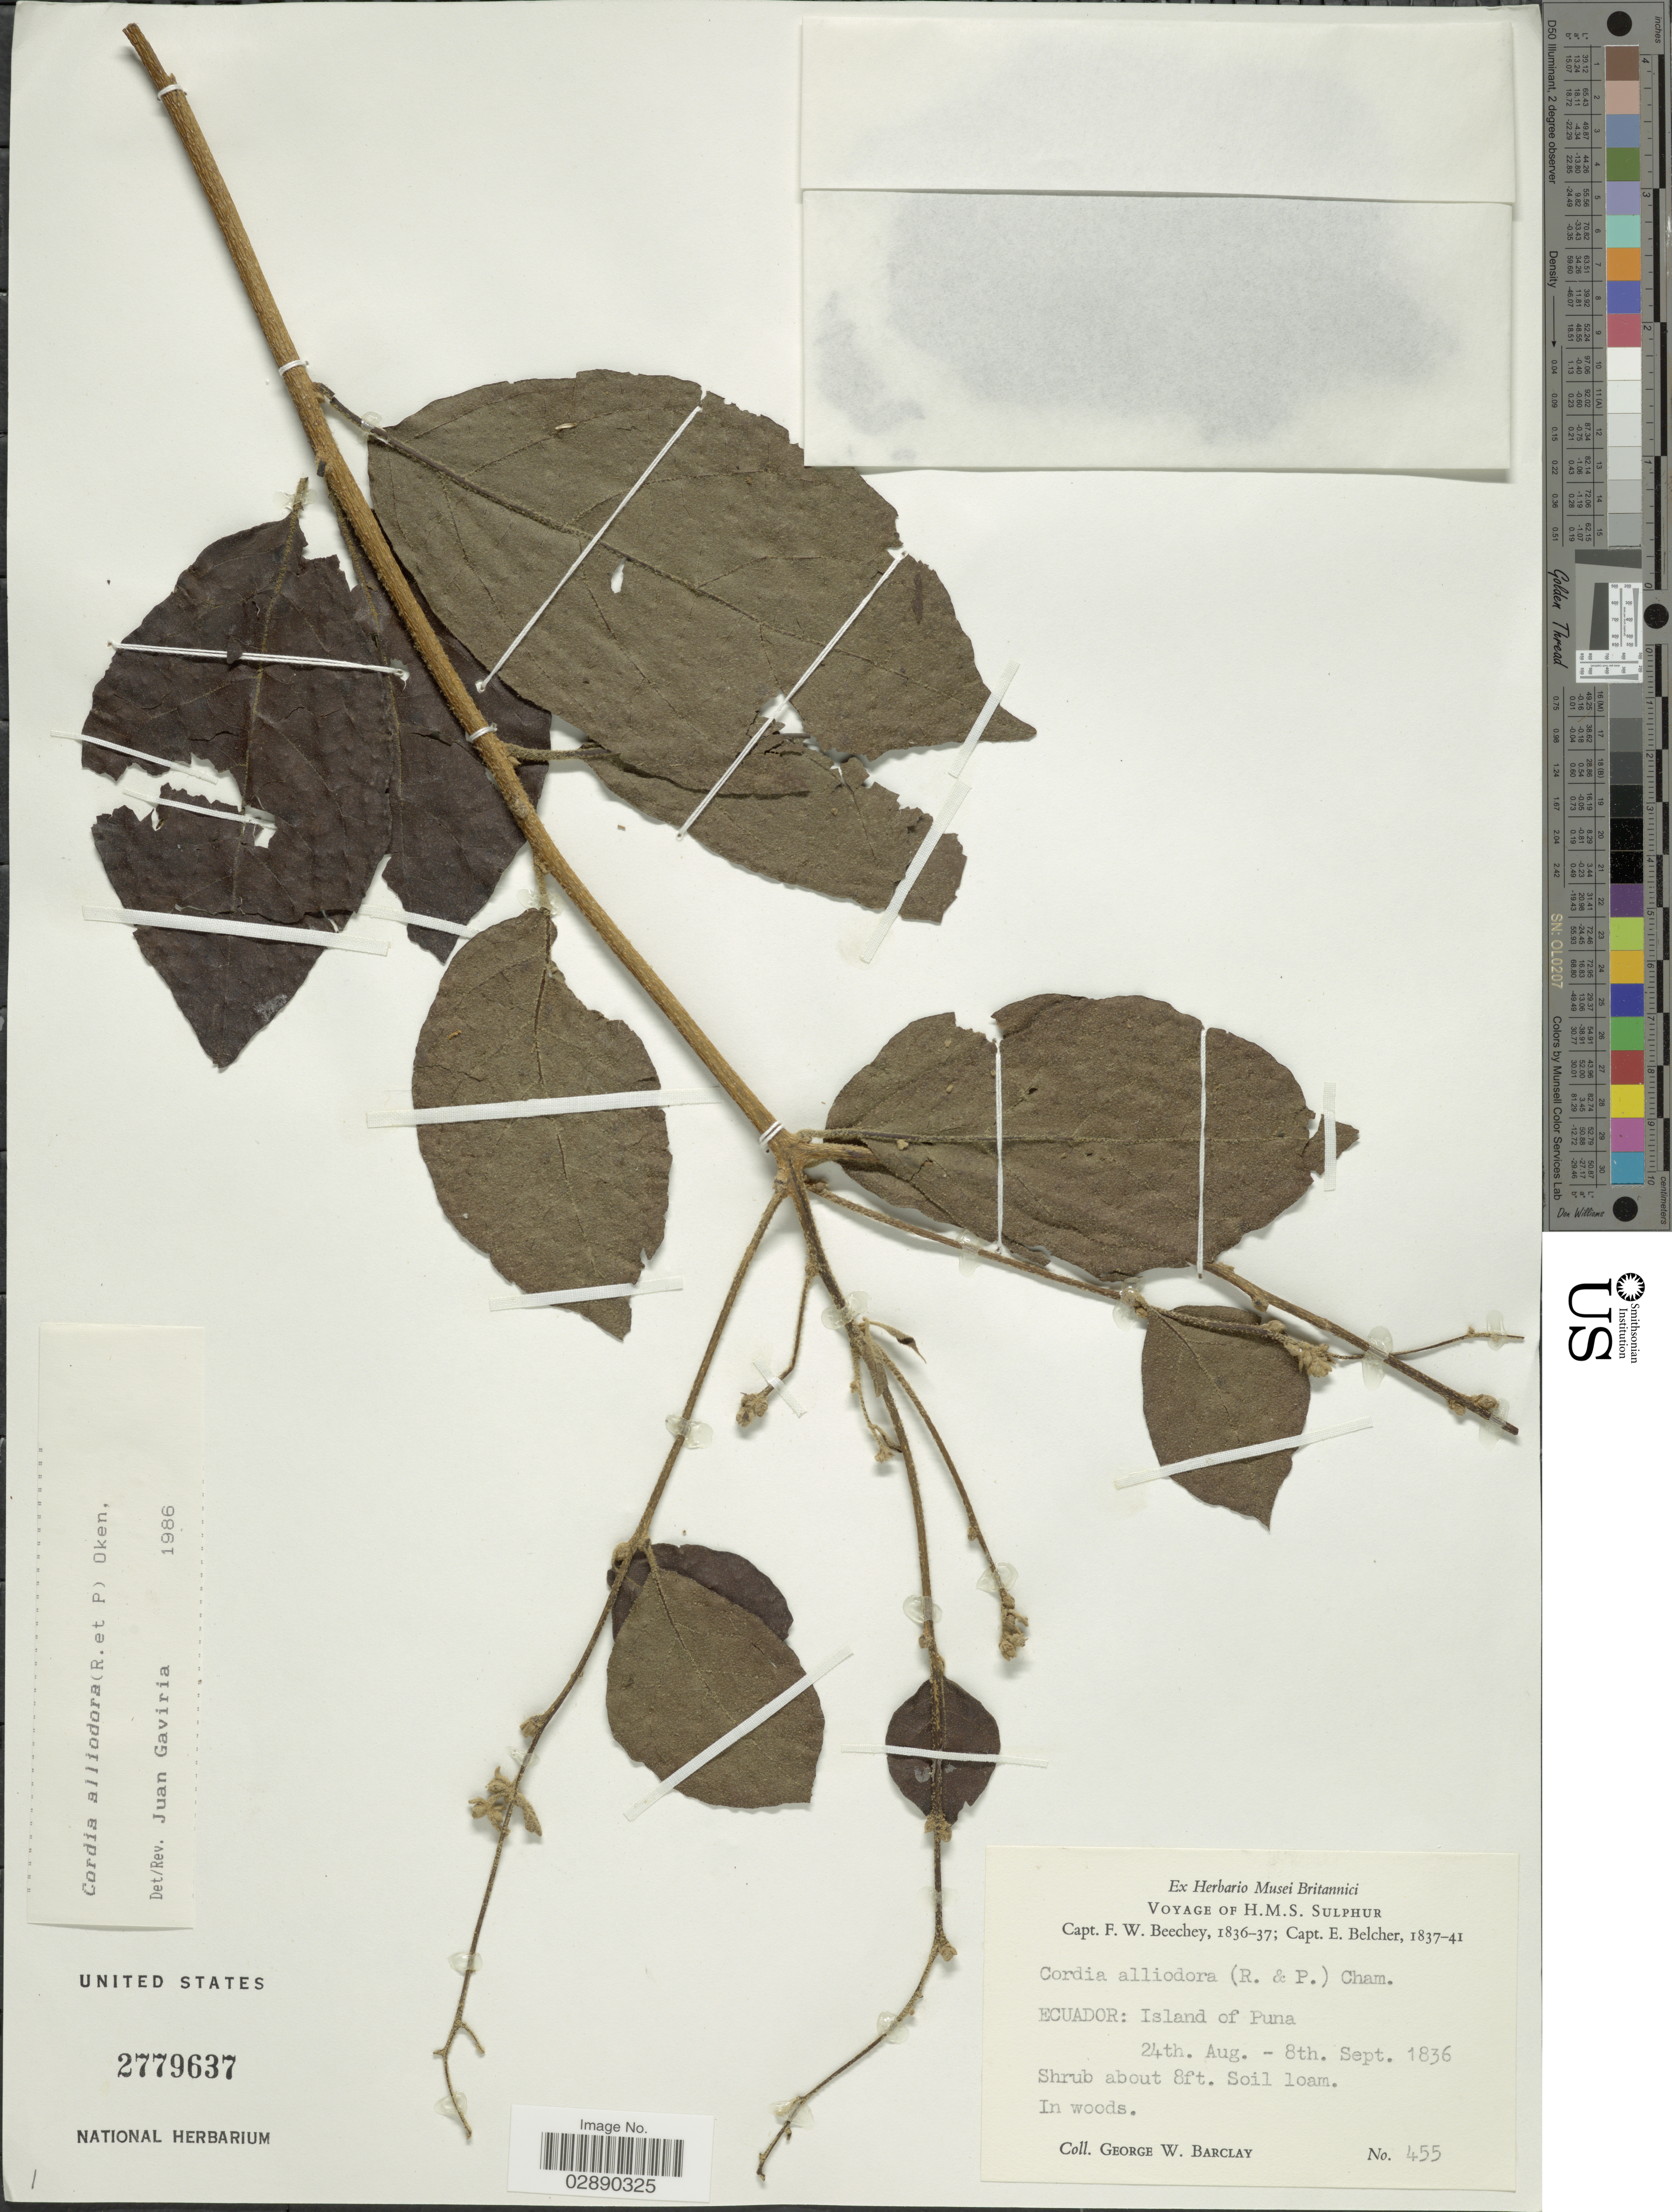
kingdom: Plantae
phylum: Tracheophyta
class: Magnoliopsida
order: Boraginales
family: Cordiaceae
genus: Cordia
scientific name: Cordia alliodora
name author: (Ruiz & Pav.) Oken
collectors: G. W. Barclay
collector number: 455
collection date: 1836-08-24/1836-09-08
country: Ecuador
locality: Island of Puna.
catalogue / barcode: US 2779637